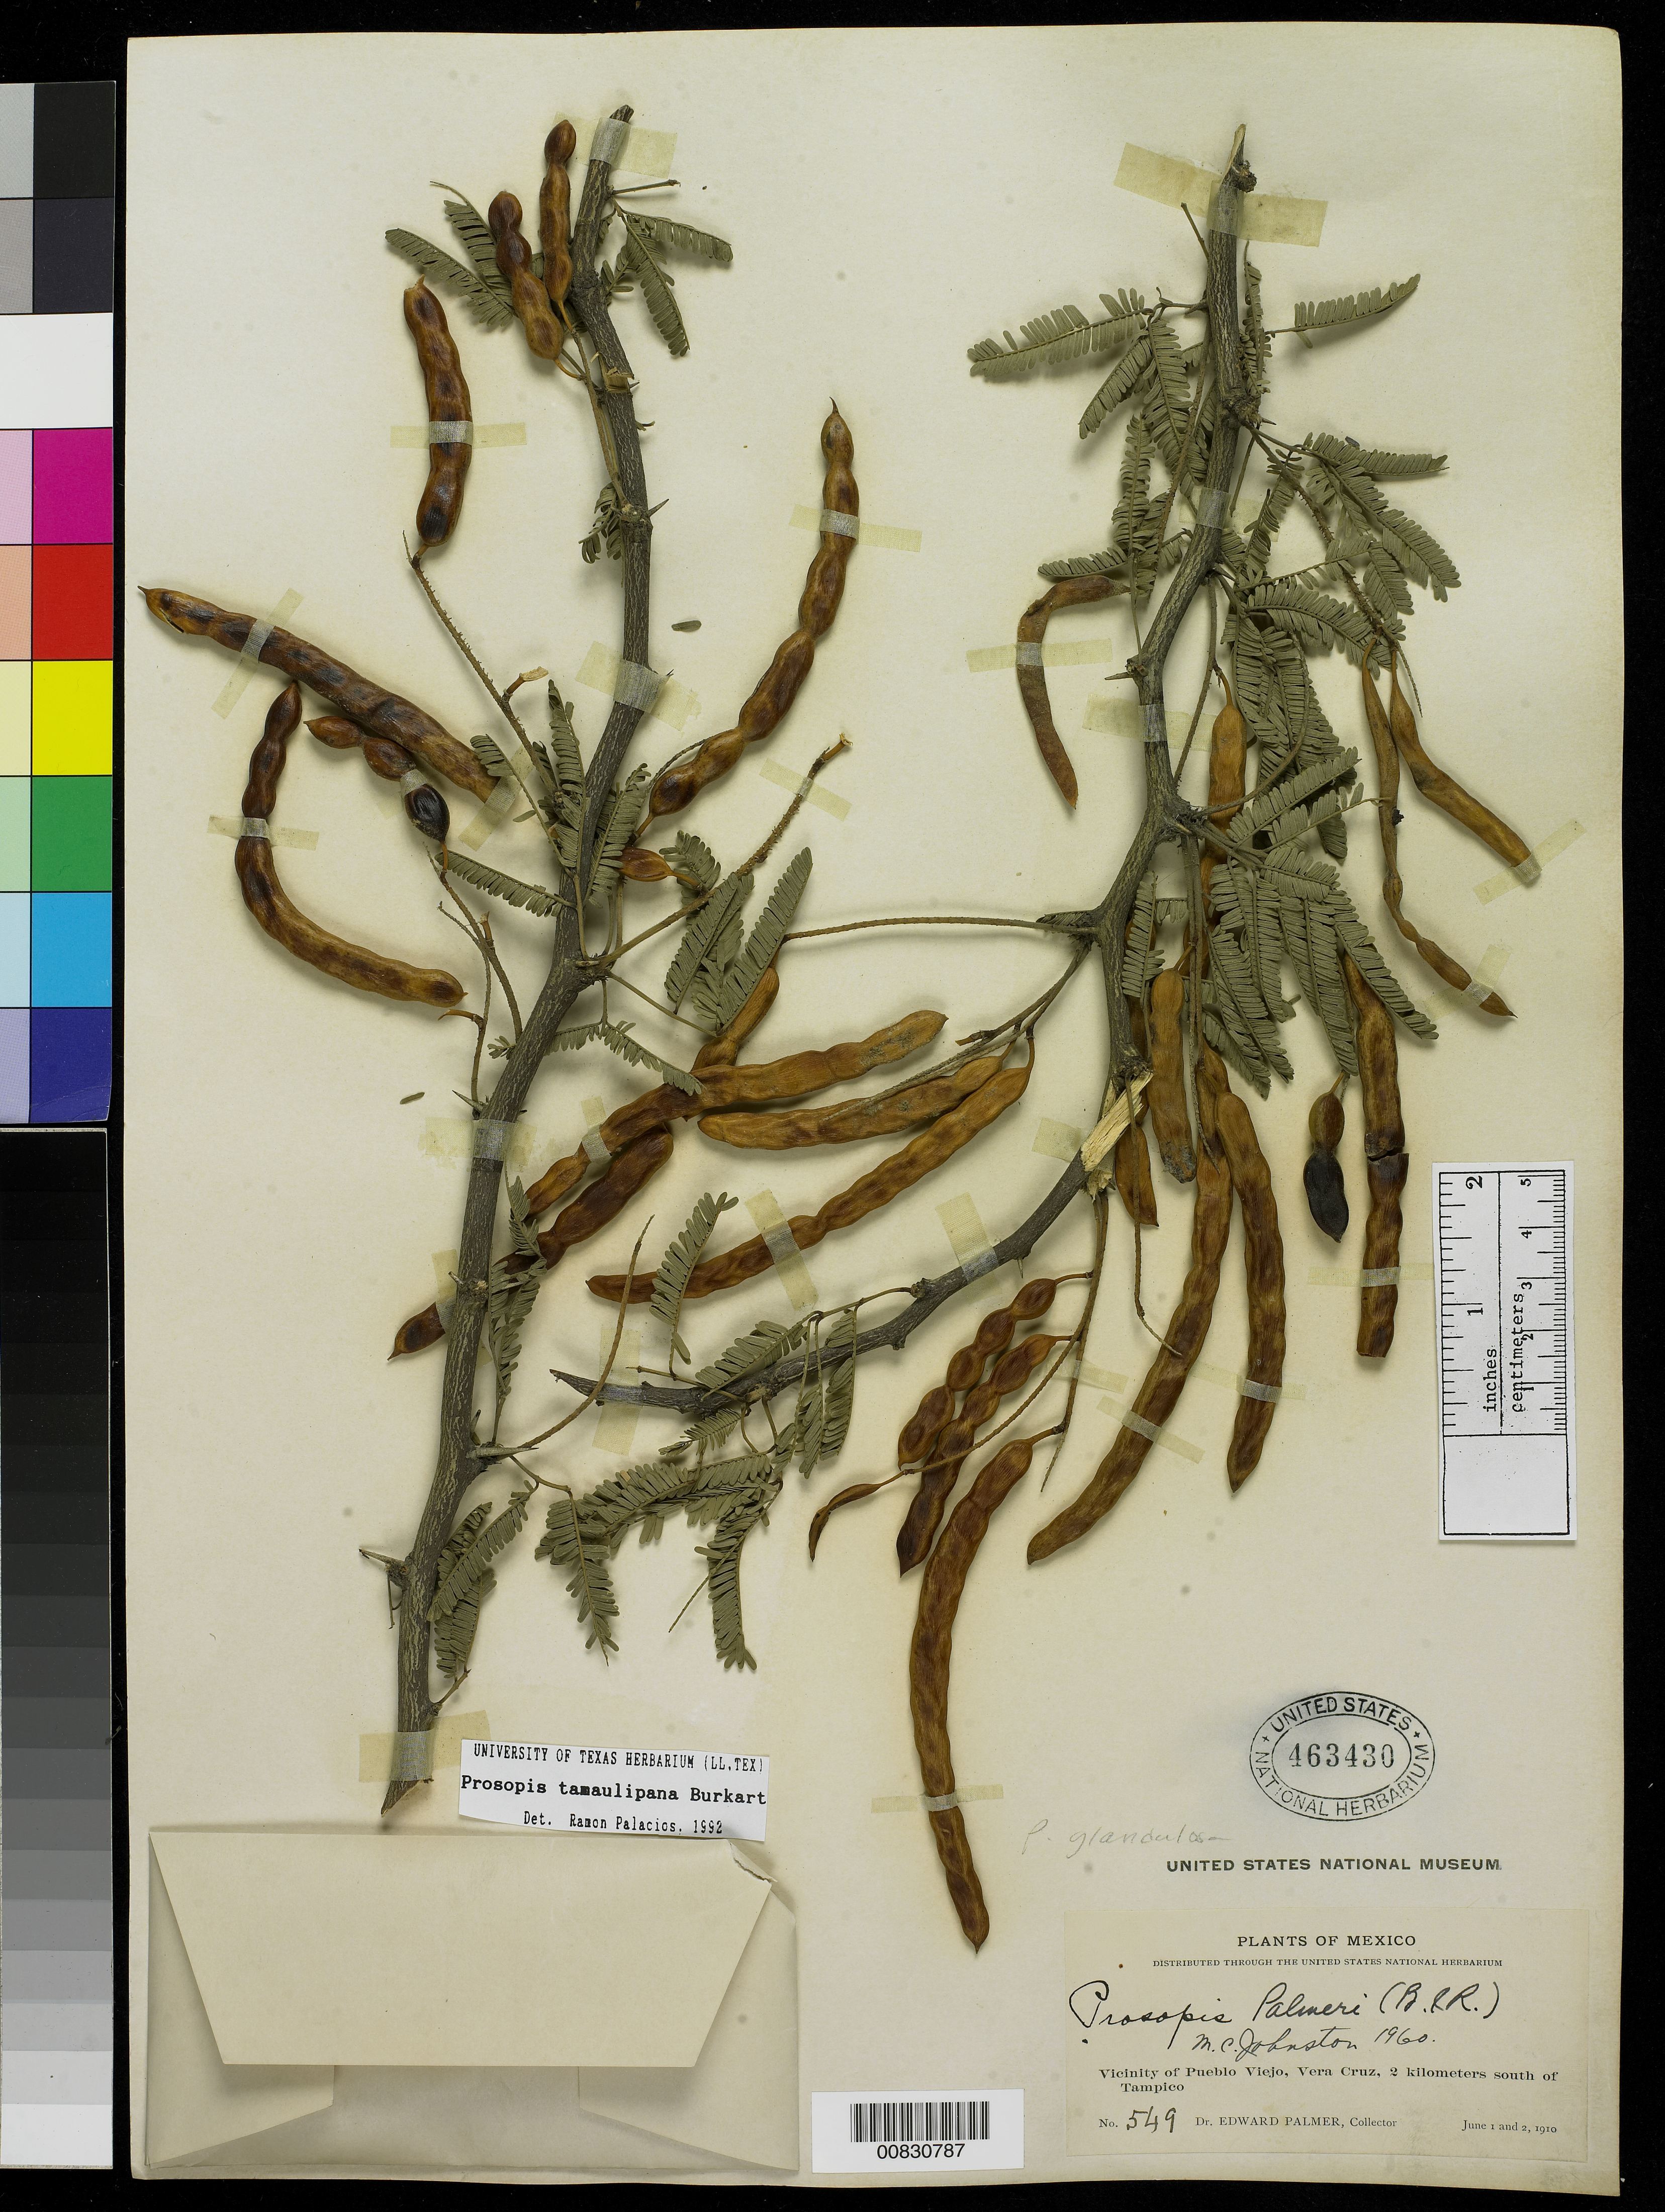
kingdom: Plantae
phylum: Tracheophyta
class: Magnoliopsida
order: Fabales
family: Fabaceae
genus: Neltuma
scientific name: Neltuma palmeri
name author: Britton & Rose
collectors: E. Palmer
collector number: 549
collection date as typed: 01 Jun 1910 to 02 Jun 1910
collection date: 1910-06-01/1910-06-02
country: Mexico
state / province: Veracruz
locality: Vicinity of Pueblo Viejo, Veracruz, 2 kilometers south of Tampico, Tamaulipas.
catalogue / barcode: US 463430